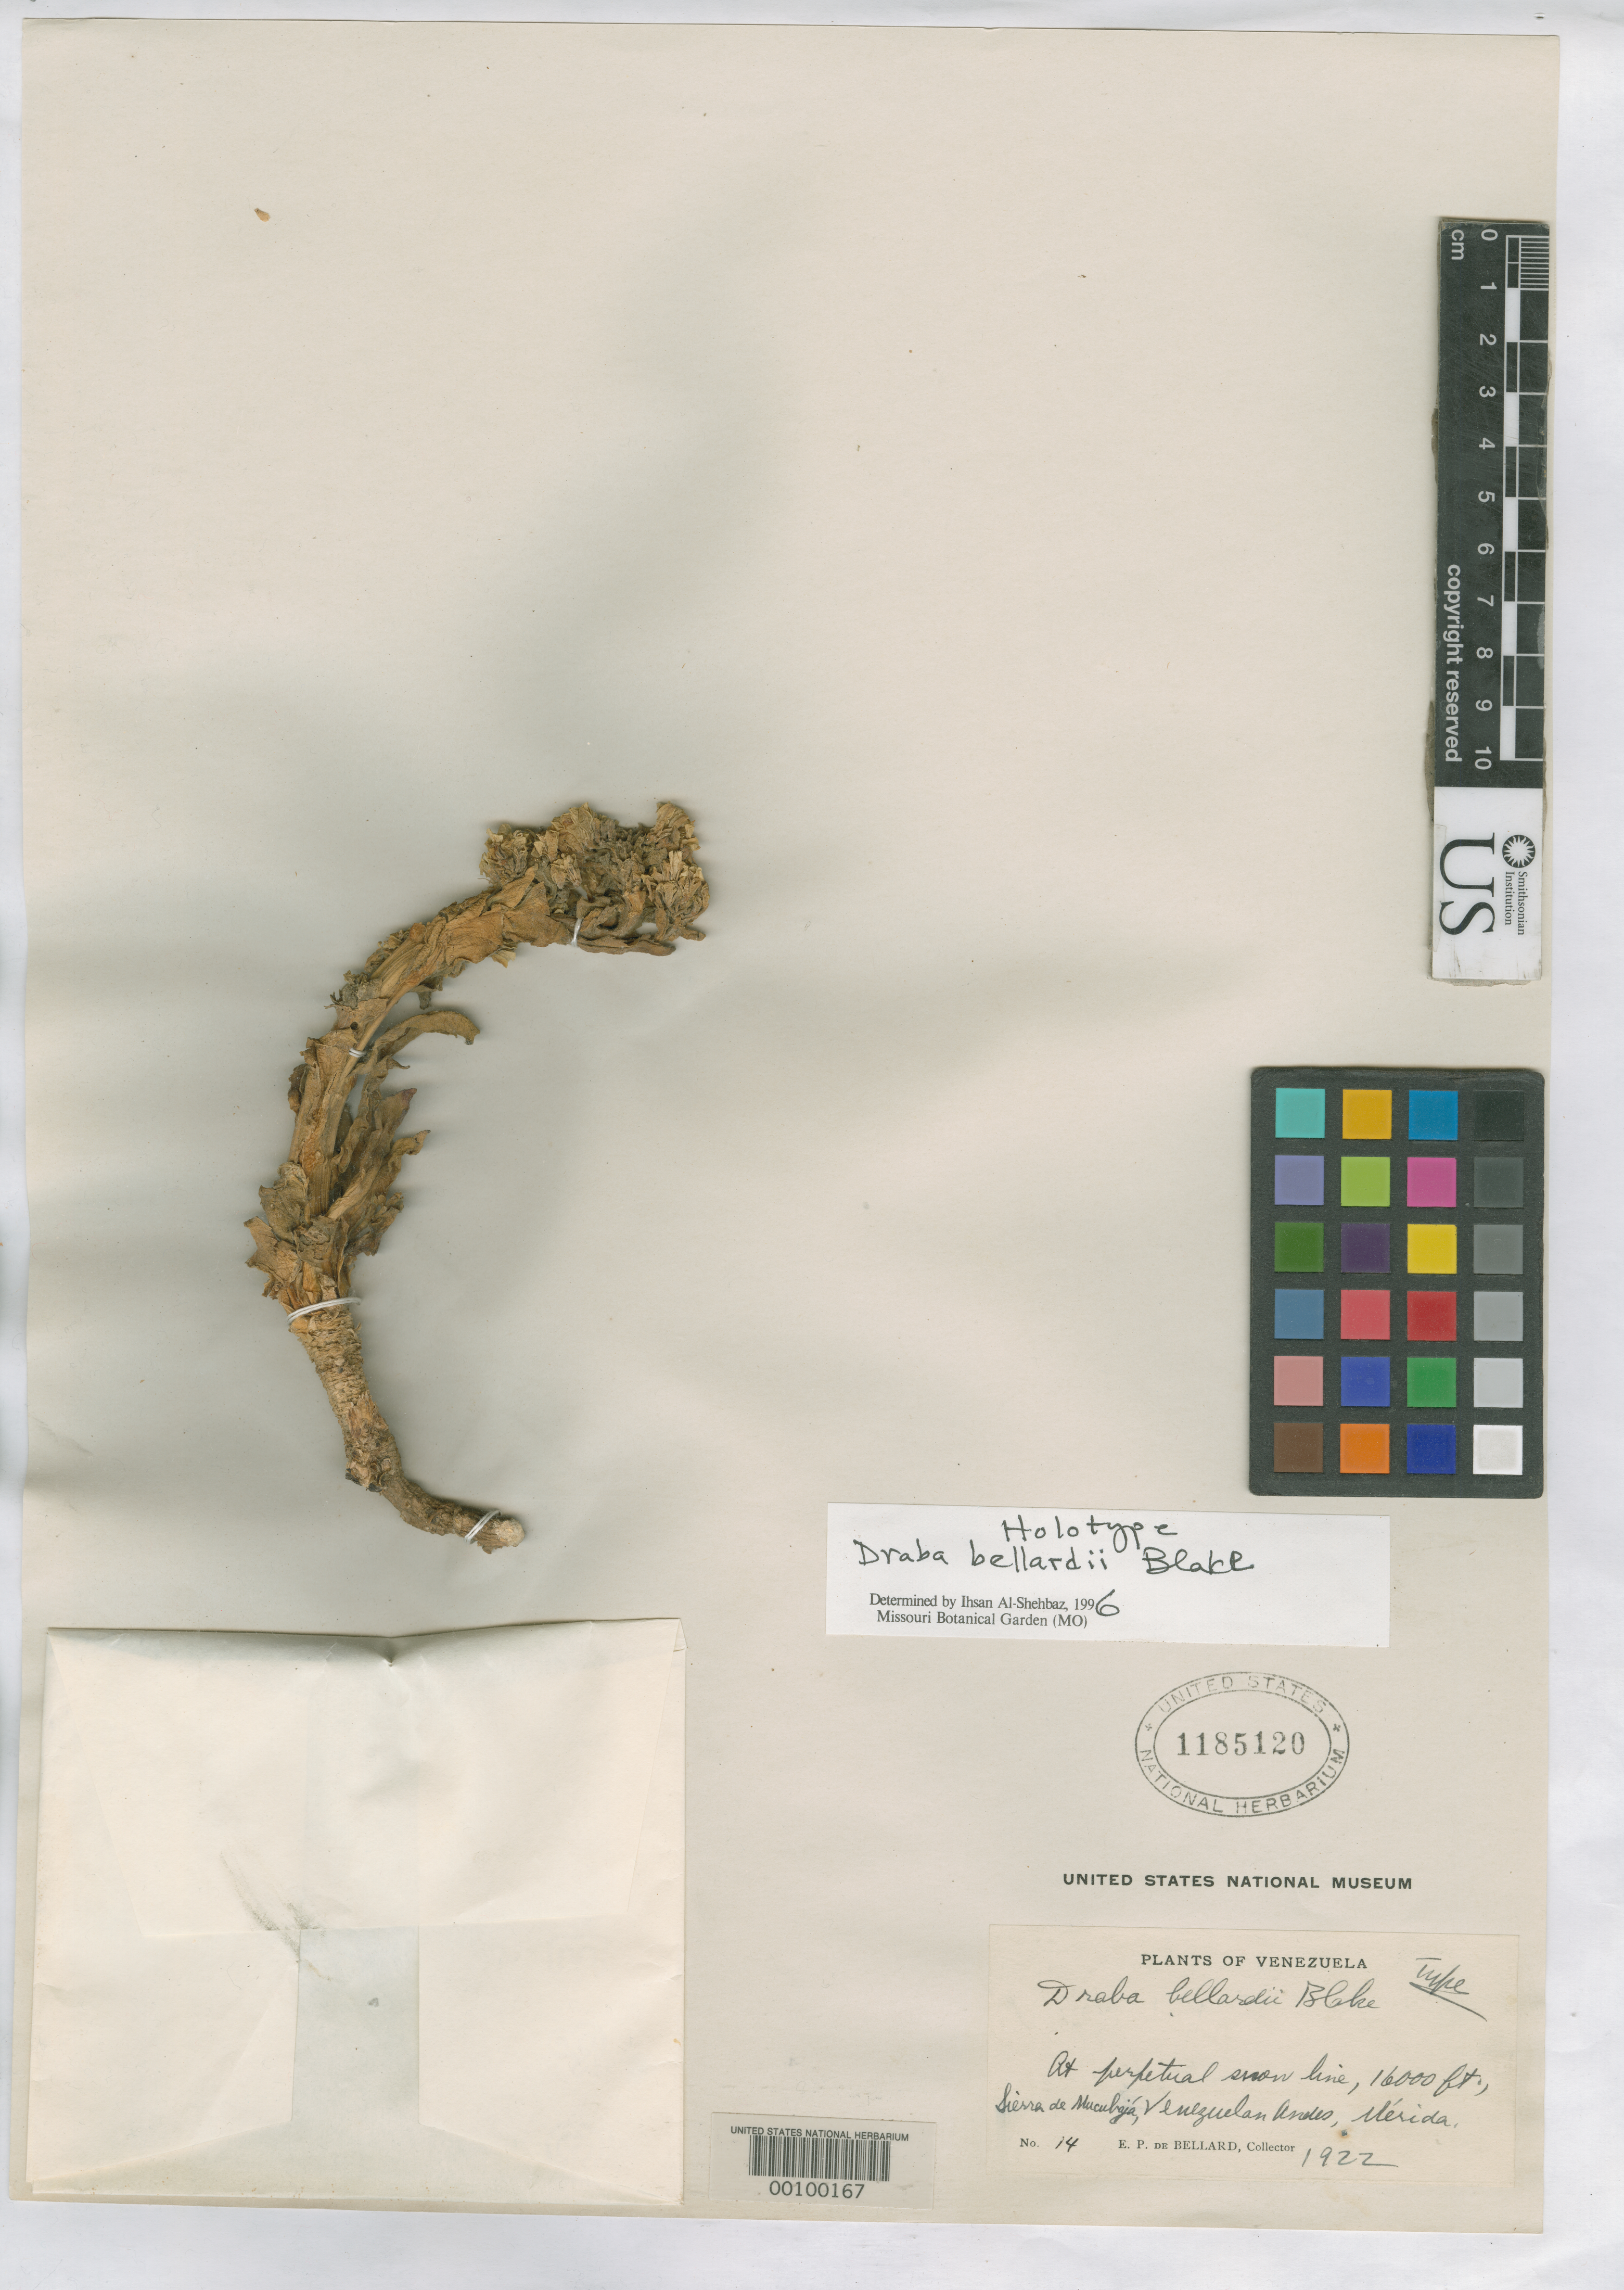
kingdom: Plantae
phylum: Tracheophyta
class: Magnoliopsida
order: Brassicales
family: Brassicaceae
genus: Draba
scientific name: Draba bellardii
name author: S.F. Blake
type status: Holotype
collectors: E. de Bellard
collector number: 14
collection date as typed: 1922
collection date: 1922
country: Venezuela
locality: Sierra de Mucubaja, Andes of Merida.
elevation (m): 4880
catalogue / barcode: US 1185120